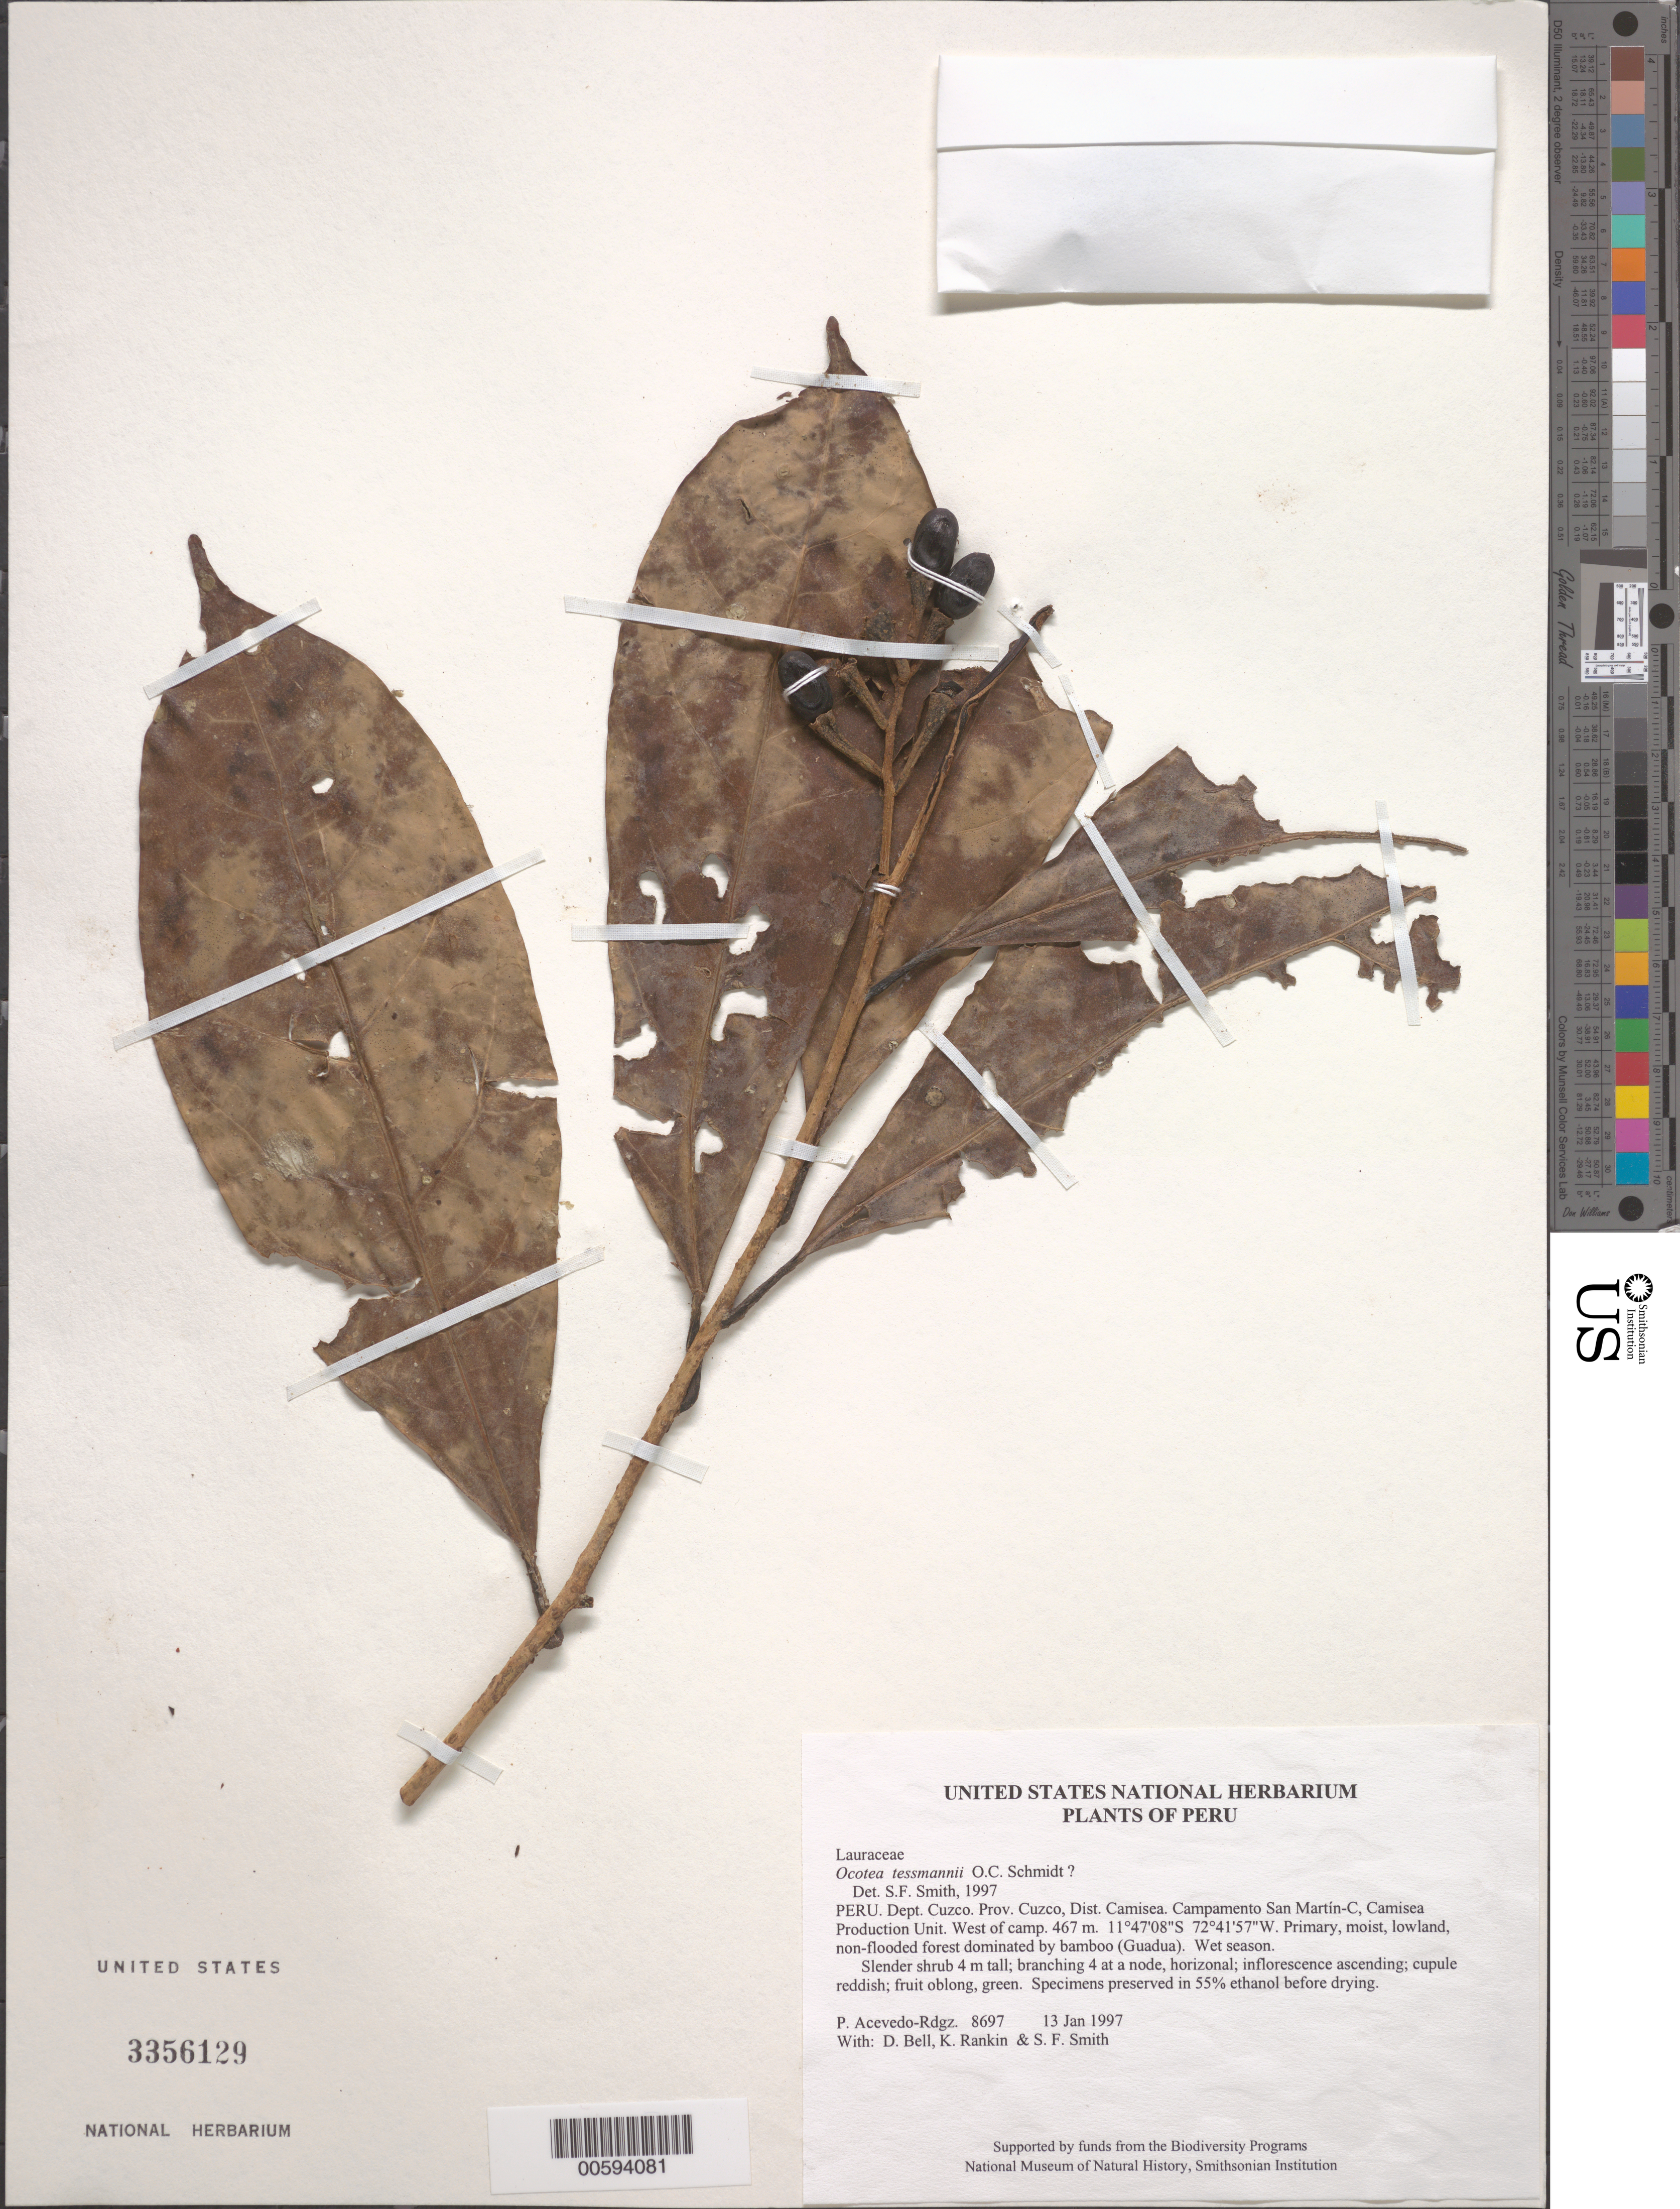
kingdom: Plantae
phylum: Tracheophyta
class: Magnoliopsida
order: Laurales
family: Lauraceae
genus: Ocotea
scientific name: Ocotea tessmannii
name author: O.C. Schmidt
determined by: Smith, Stephen F., (US), NMNH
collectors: P. Acevedo-Rodr., D. A. Bell, K. B. Rankin & S.F. Smith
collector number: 8697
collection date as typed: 13 Jan 1997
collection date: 1997-01-13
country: Peru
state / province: Cusco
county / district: Cusco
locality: Districto Camisea, Campamento San Martín-C, Camisea Production Unit. West of camp.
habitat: Primary, moist, lowland, non-flooded forest dominated by bamboo (Guadua). Wet season.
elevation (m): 467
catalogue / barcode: US 3356129